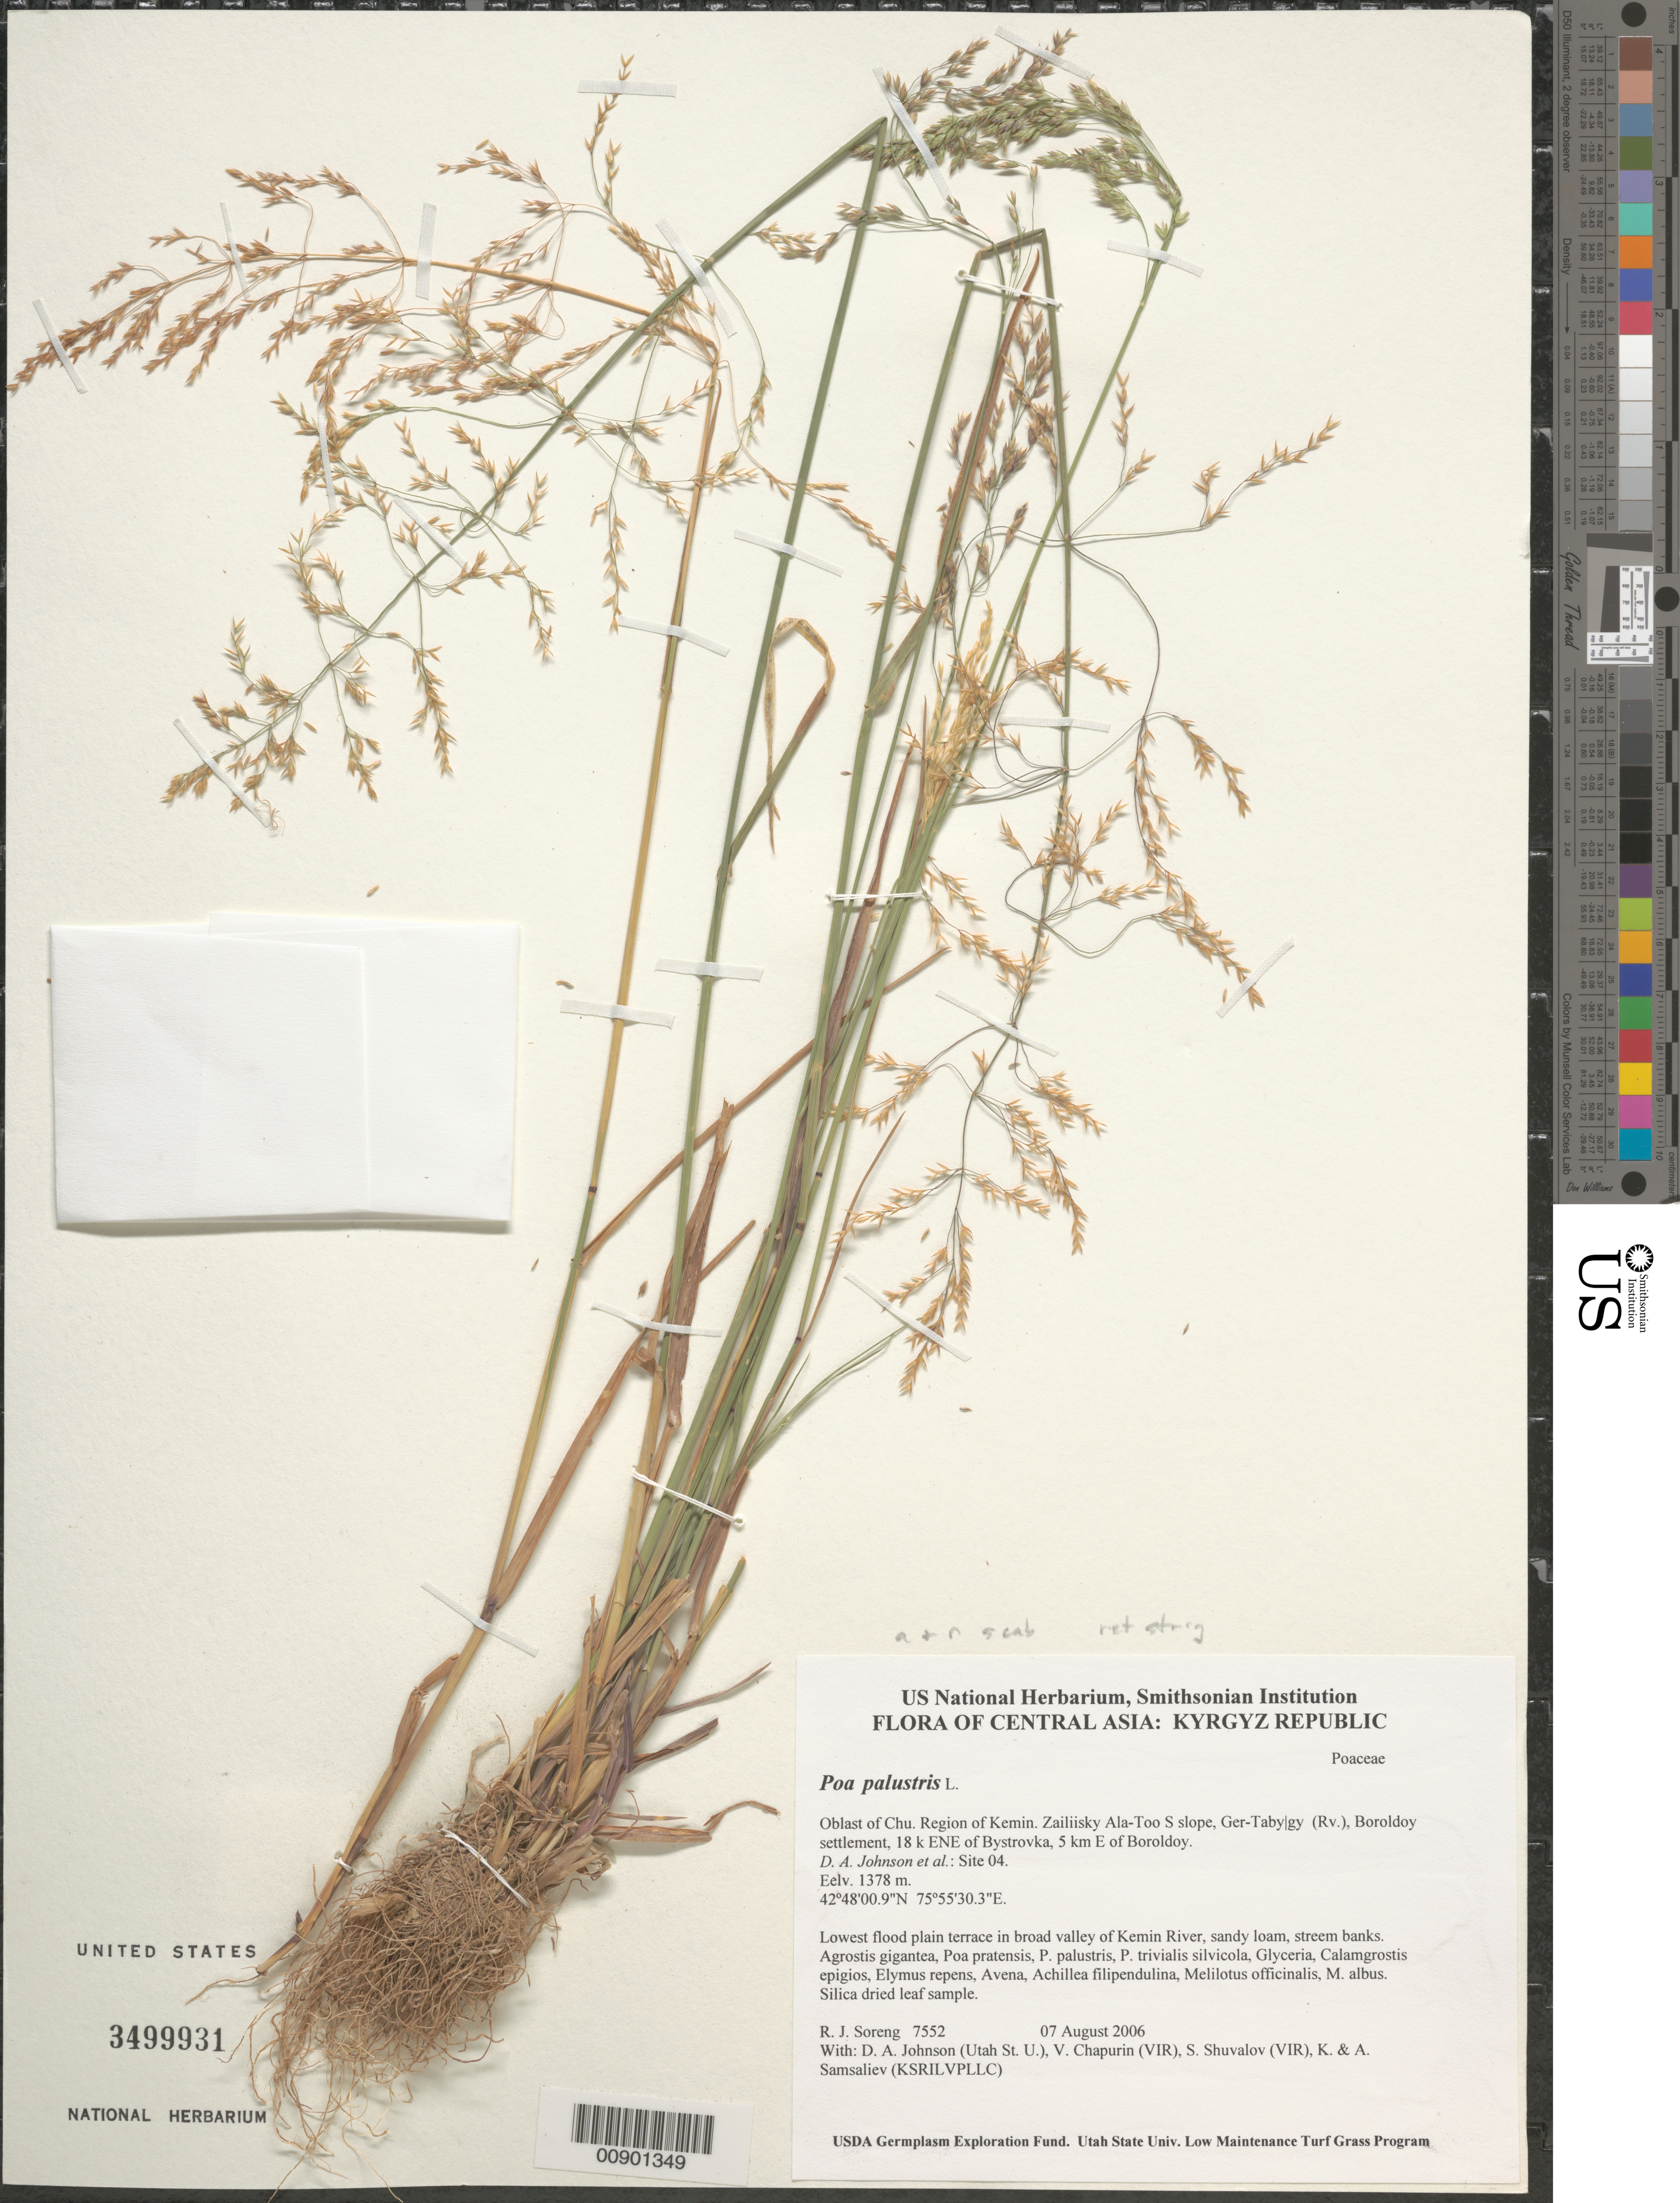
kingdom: Plantae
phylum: Tracheophyta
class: Liliopsida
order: Poales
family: Poaceae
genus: Poa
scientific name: Poa palustris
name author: L.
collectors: R. J. Soreng, D. Johnson, S. Shuvalov, V. Chapurin, K. Samsaliev & A. Samsaliev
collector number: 7552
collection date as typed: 07 Aug 2006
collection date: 2006-08-07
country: Kyrgyzstan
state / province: Chu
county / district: Kemin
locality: Zailiisky Ala-Too S slope, Ger-Taby|gy (Rv.), Boroldoy settlement, 18 km ENE of Bystrovka, 5 km E of Boroldoy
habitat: Lowest flood plain terrace in broad valley of Kemin River, sandy loam, streem banks.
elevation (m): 1378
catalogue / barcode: US 3499931